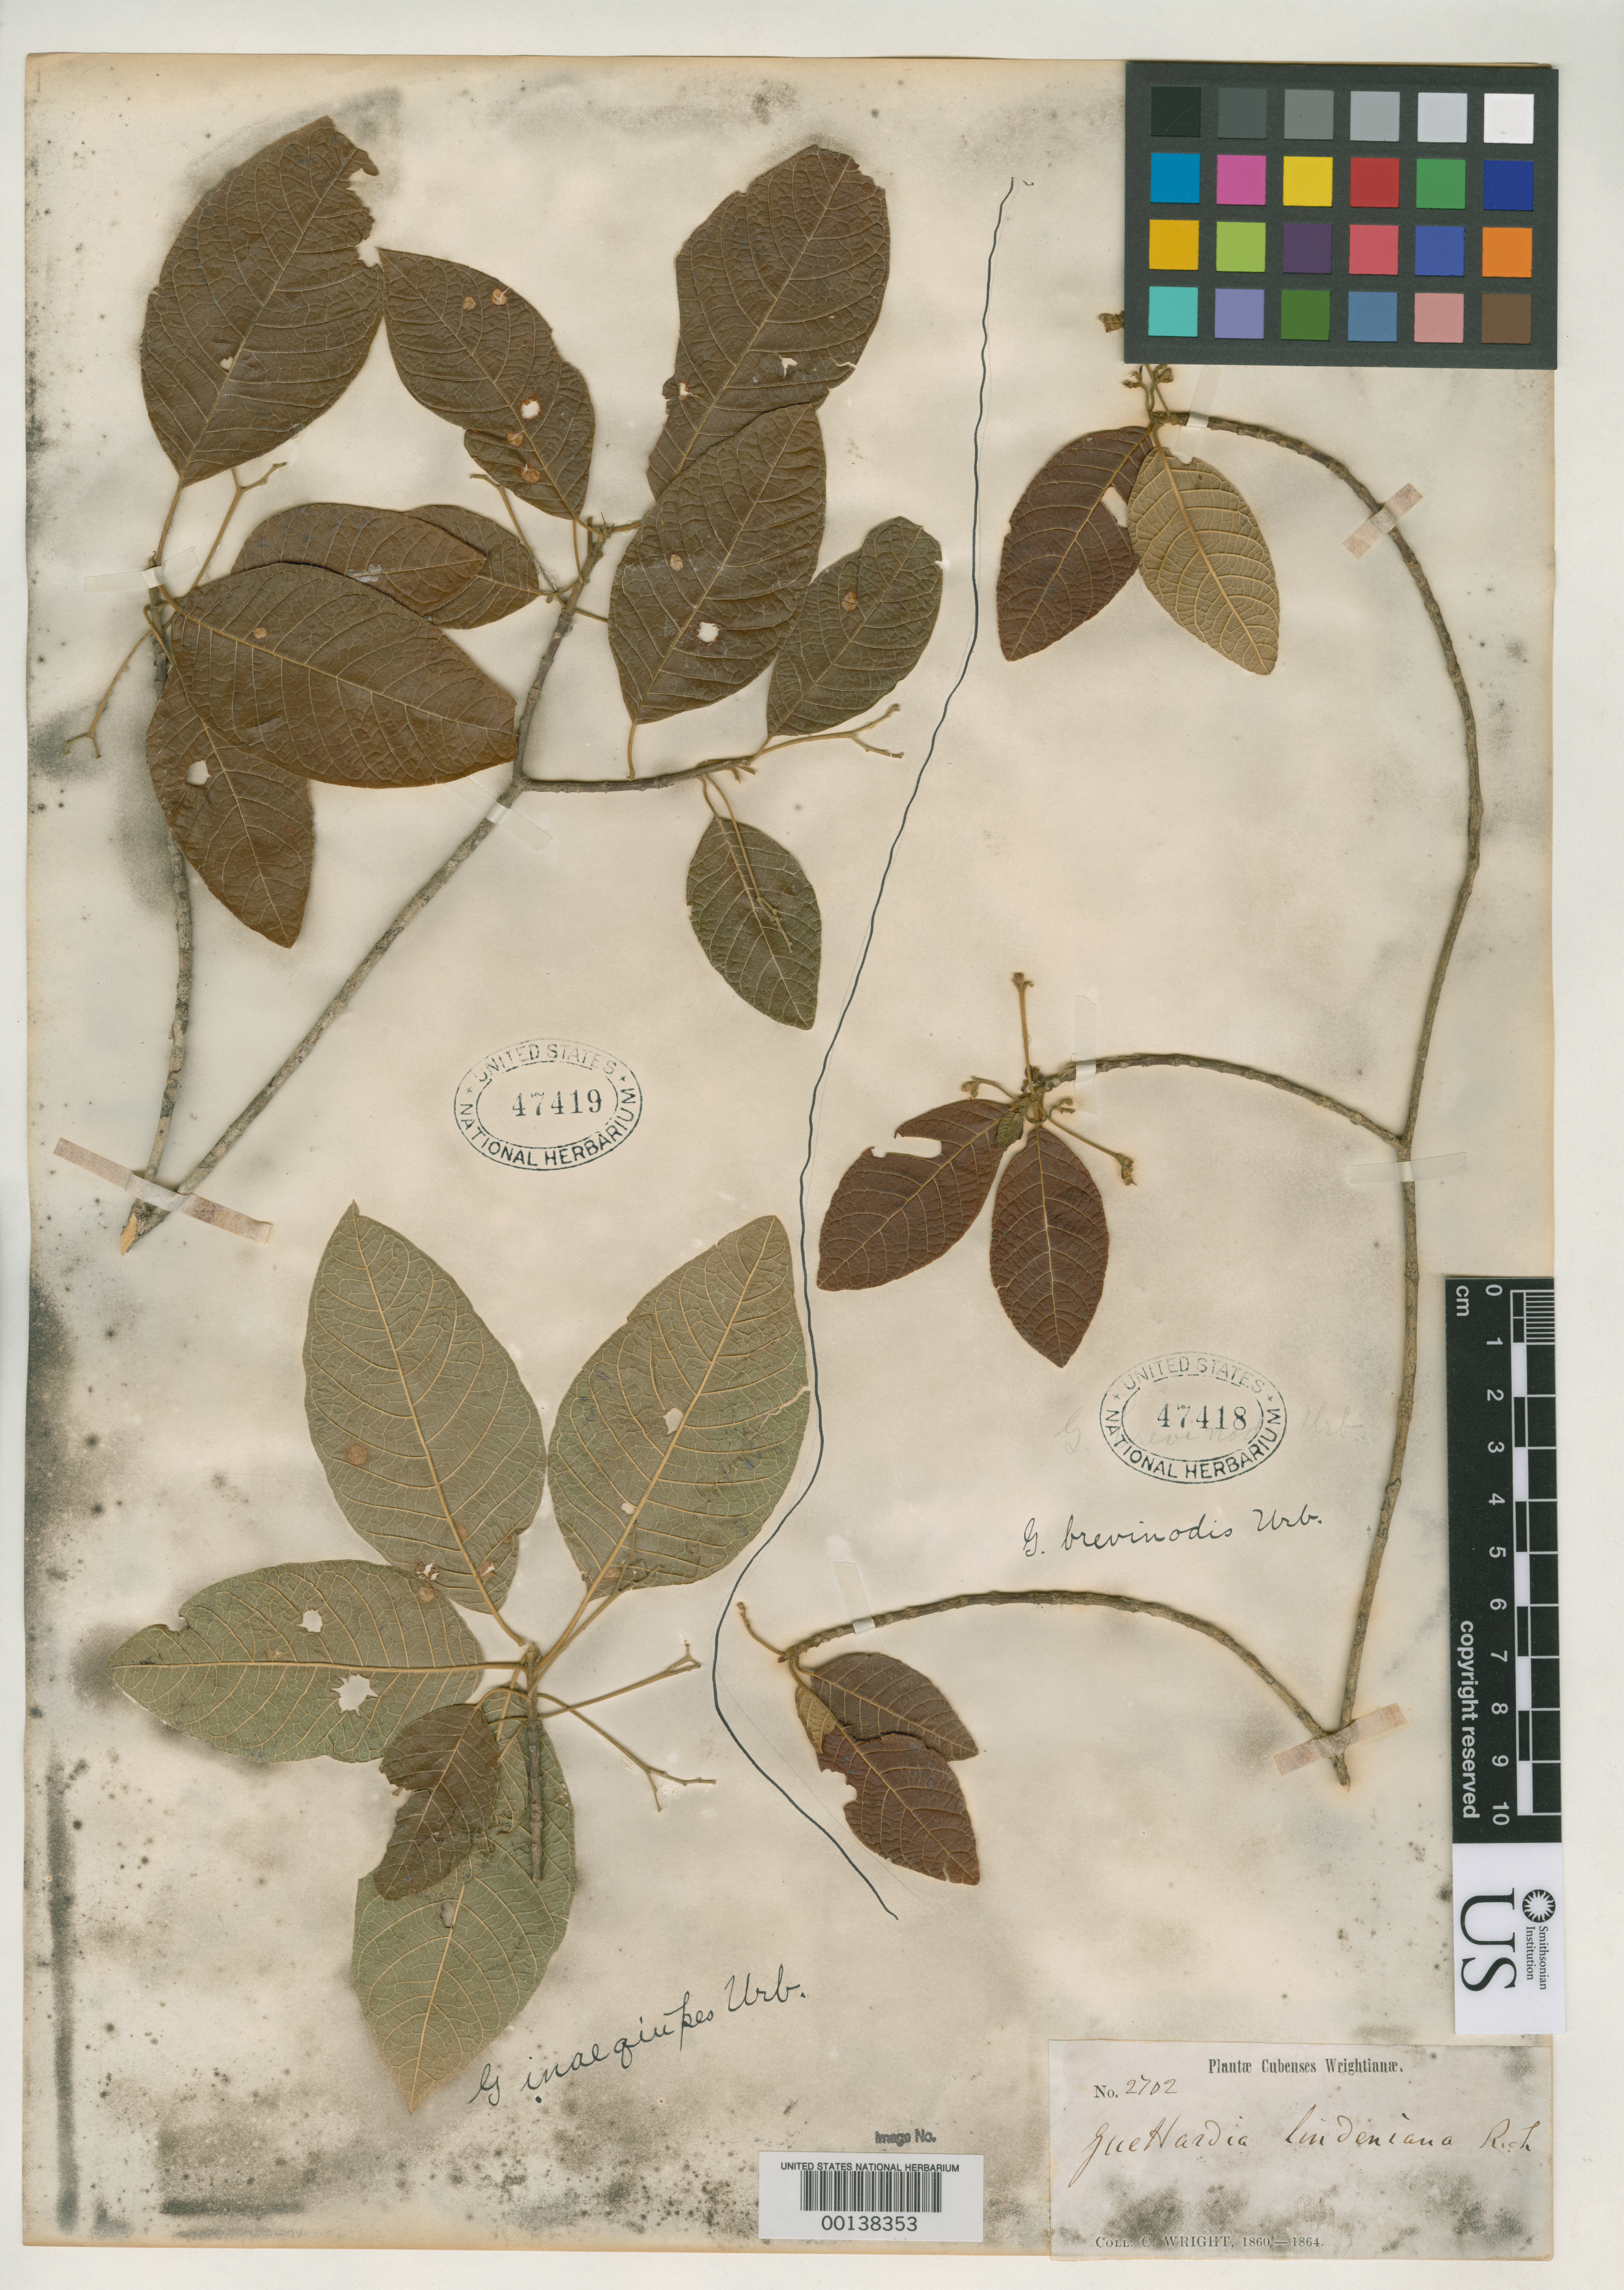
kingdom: Plantae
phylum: Tracheophyta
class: Magnoliopsida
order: Gentianales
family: Rubiaceae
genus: Guettarda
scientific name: Guettarda inaequipes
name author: Urb.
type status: Isotype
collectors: C. Wright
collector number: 2702 p.p.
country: Cuba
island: Greater Antilles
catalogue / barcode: US 47419